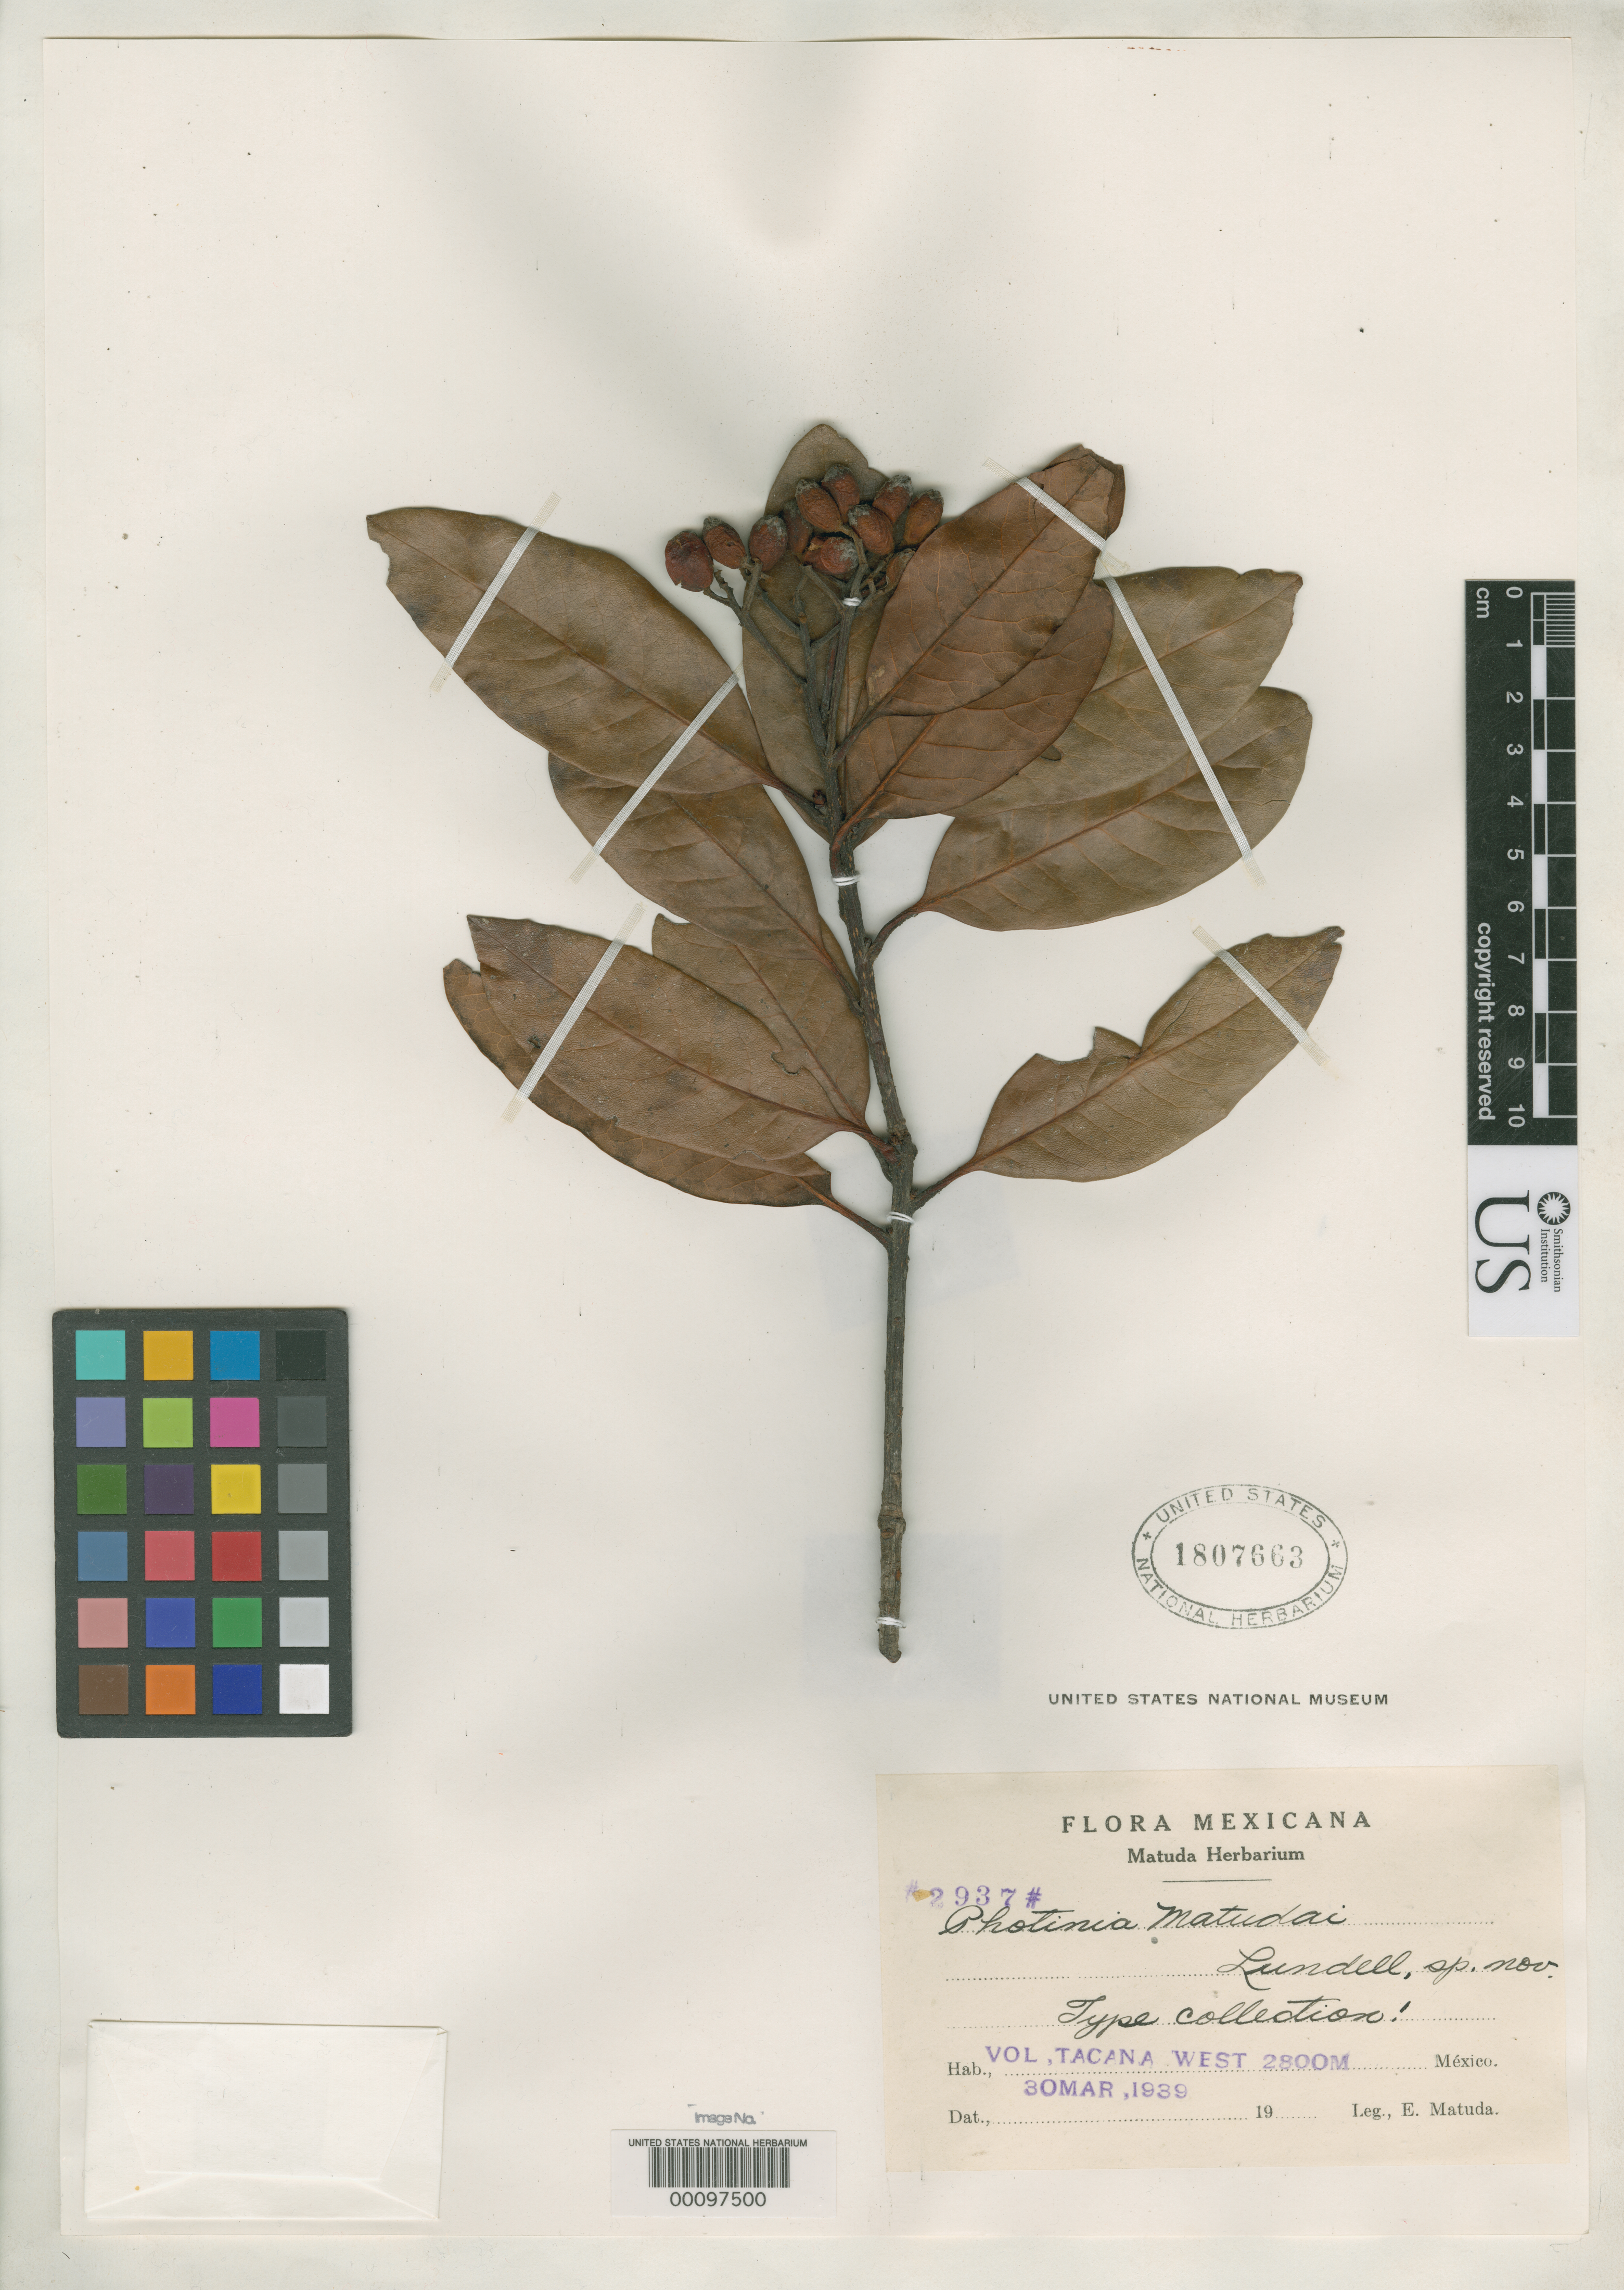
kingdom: Plantae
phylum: Tracheophyta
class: Magnoliopsida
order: Rosales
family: Rosaceae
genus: Photinia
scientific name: Photinia matudae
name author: Lundell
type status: Isotype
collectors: E. Matuda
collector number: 2937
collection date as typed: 30 Mar 1939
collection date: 1939-03-30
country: Mexico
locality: N sides of Volcan de Tacana.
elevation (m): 2800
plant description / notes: Name published as "Matudai".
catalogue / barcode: US 1807663